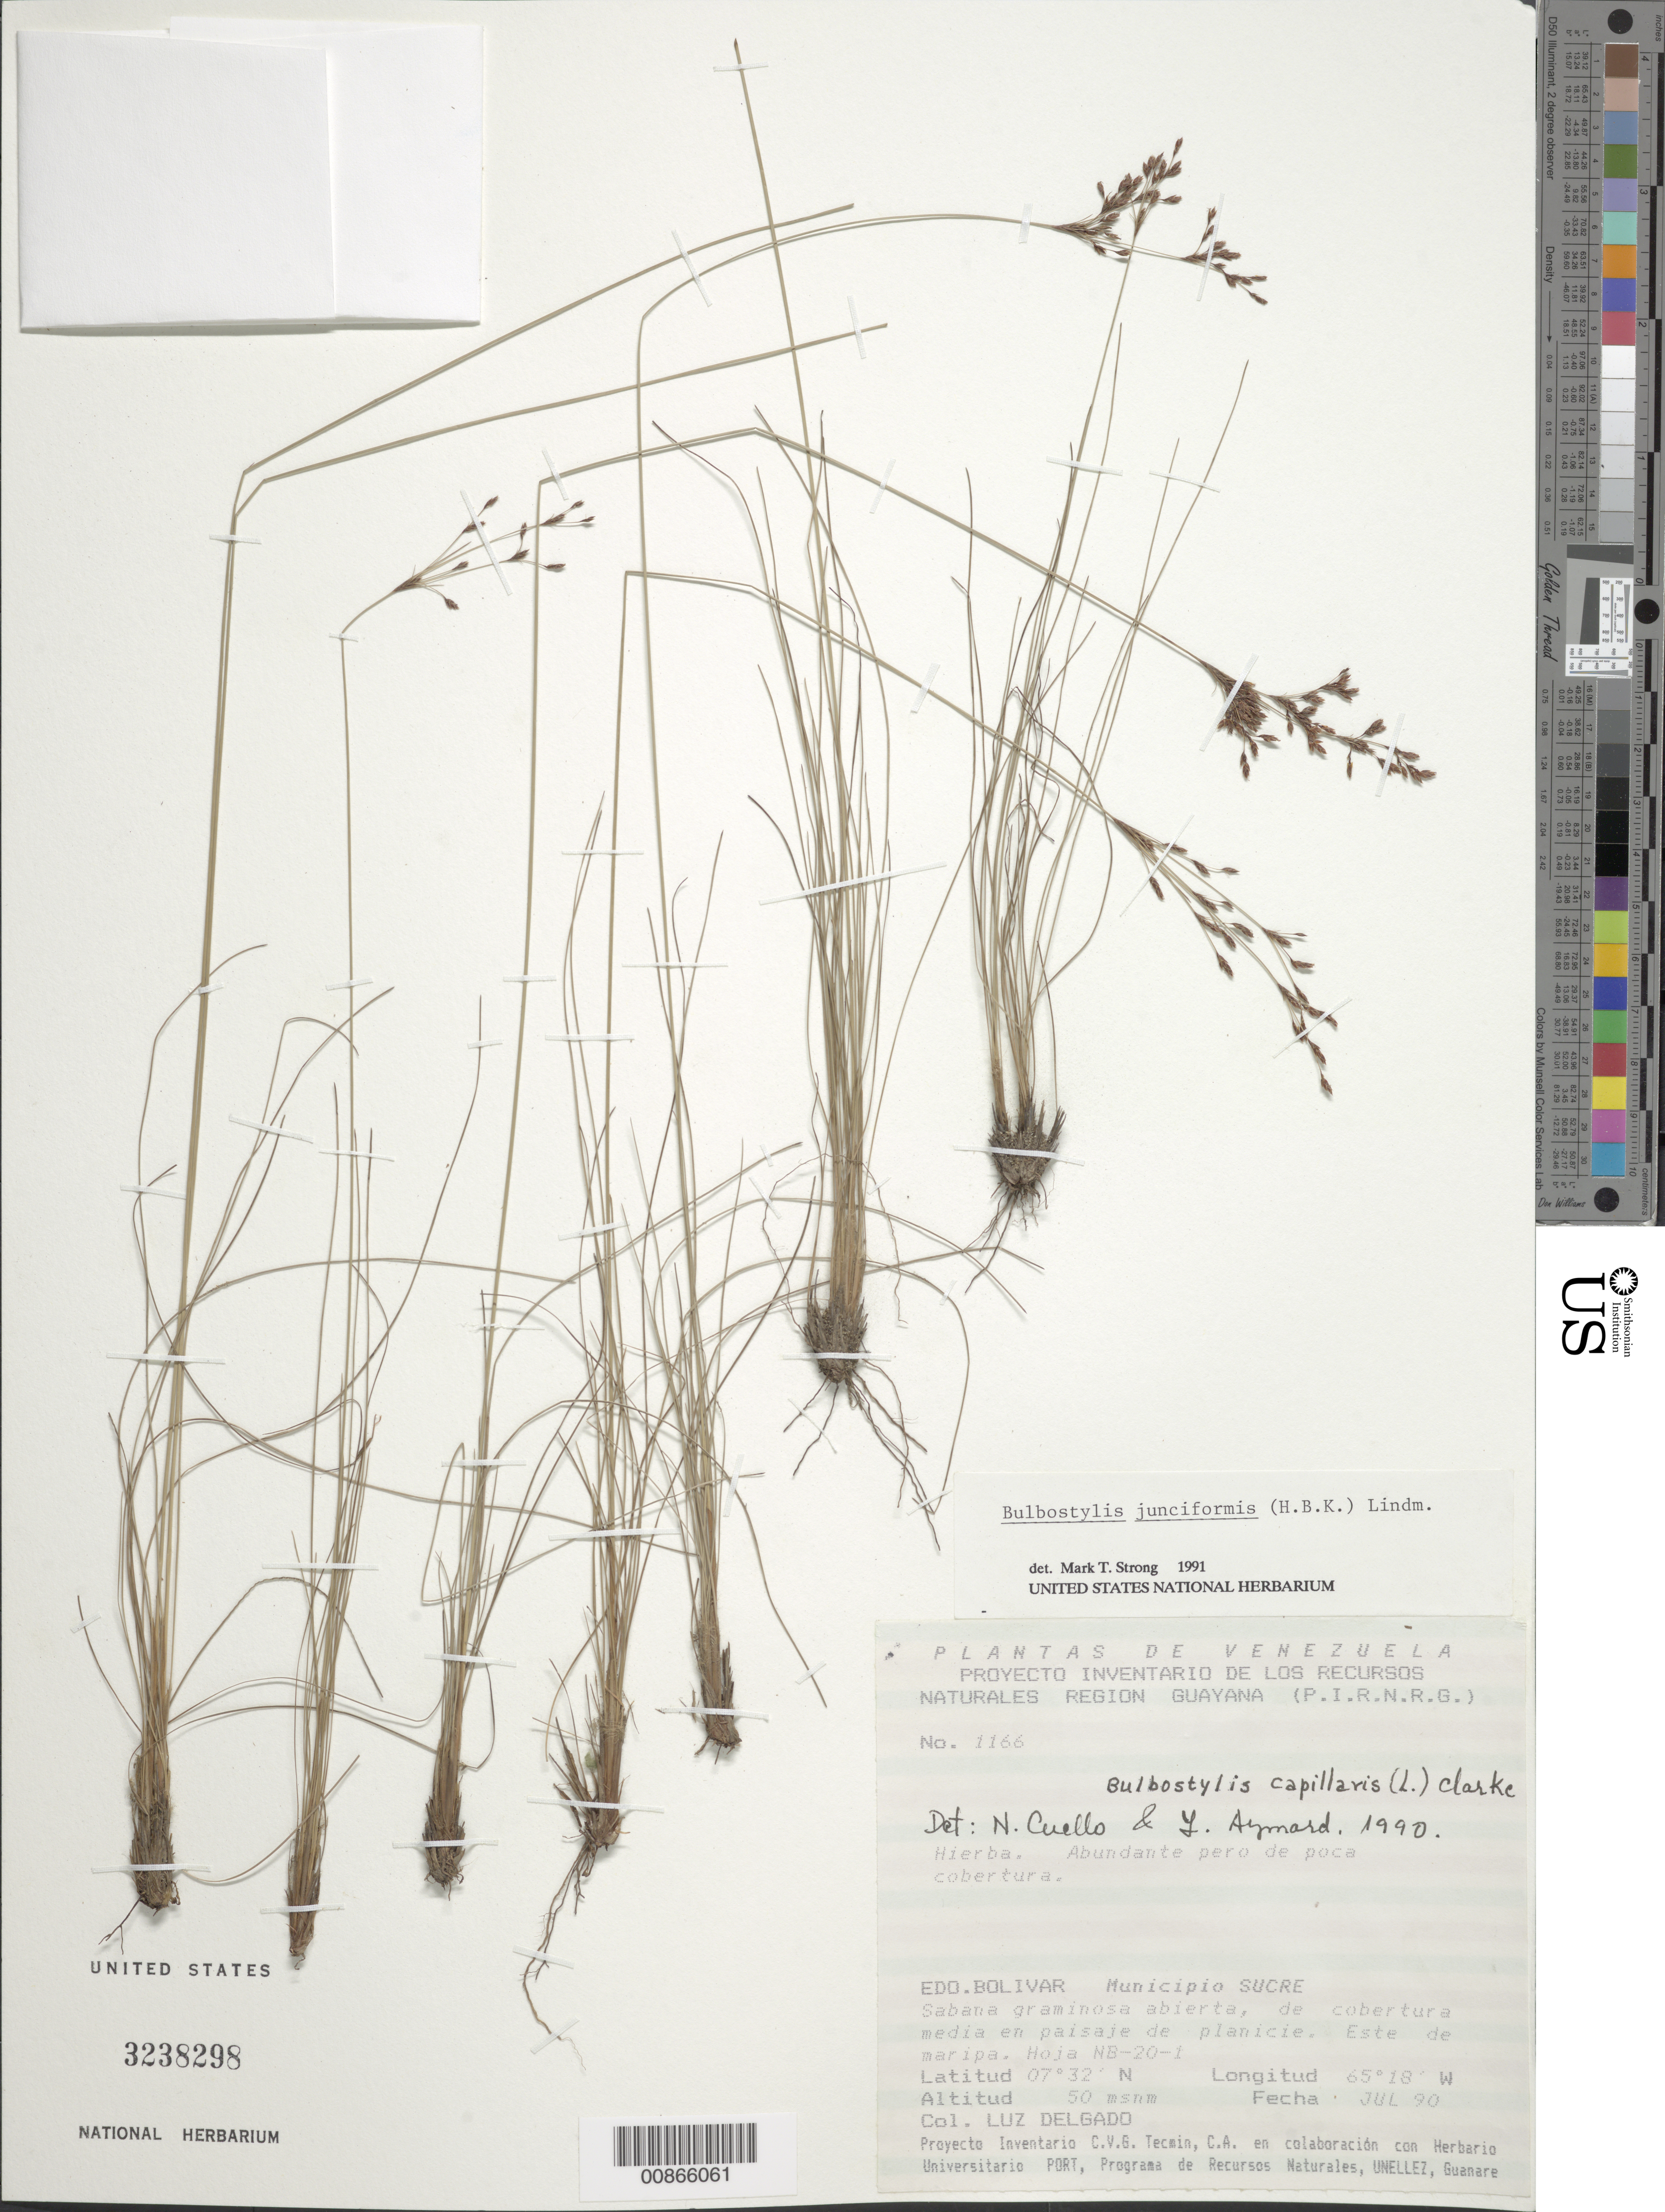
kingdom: Plantae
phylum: Tracheophyta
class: Liliopsida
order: Poales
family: Cyperaceae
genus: Bulbostylis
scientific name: Bulbostylis junciformis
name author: (Kunth) C.B. Clarke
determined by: Strong, M. T., (US), Smithsonian Institution - National Museum of Natural History (UNITED STATES)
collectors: L. Delgado V.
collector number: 1166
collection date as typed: Jul-90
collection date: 1990-07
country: Venezuela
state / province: Bolívar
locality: Mun. Sucre, E de Maripa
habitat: Sabana graminosa abierta, de cobertura media en paisaje de planicie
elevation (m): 50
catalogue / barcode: US 3238298